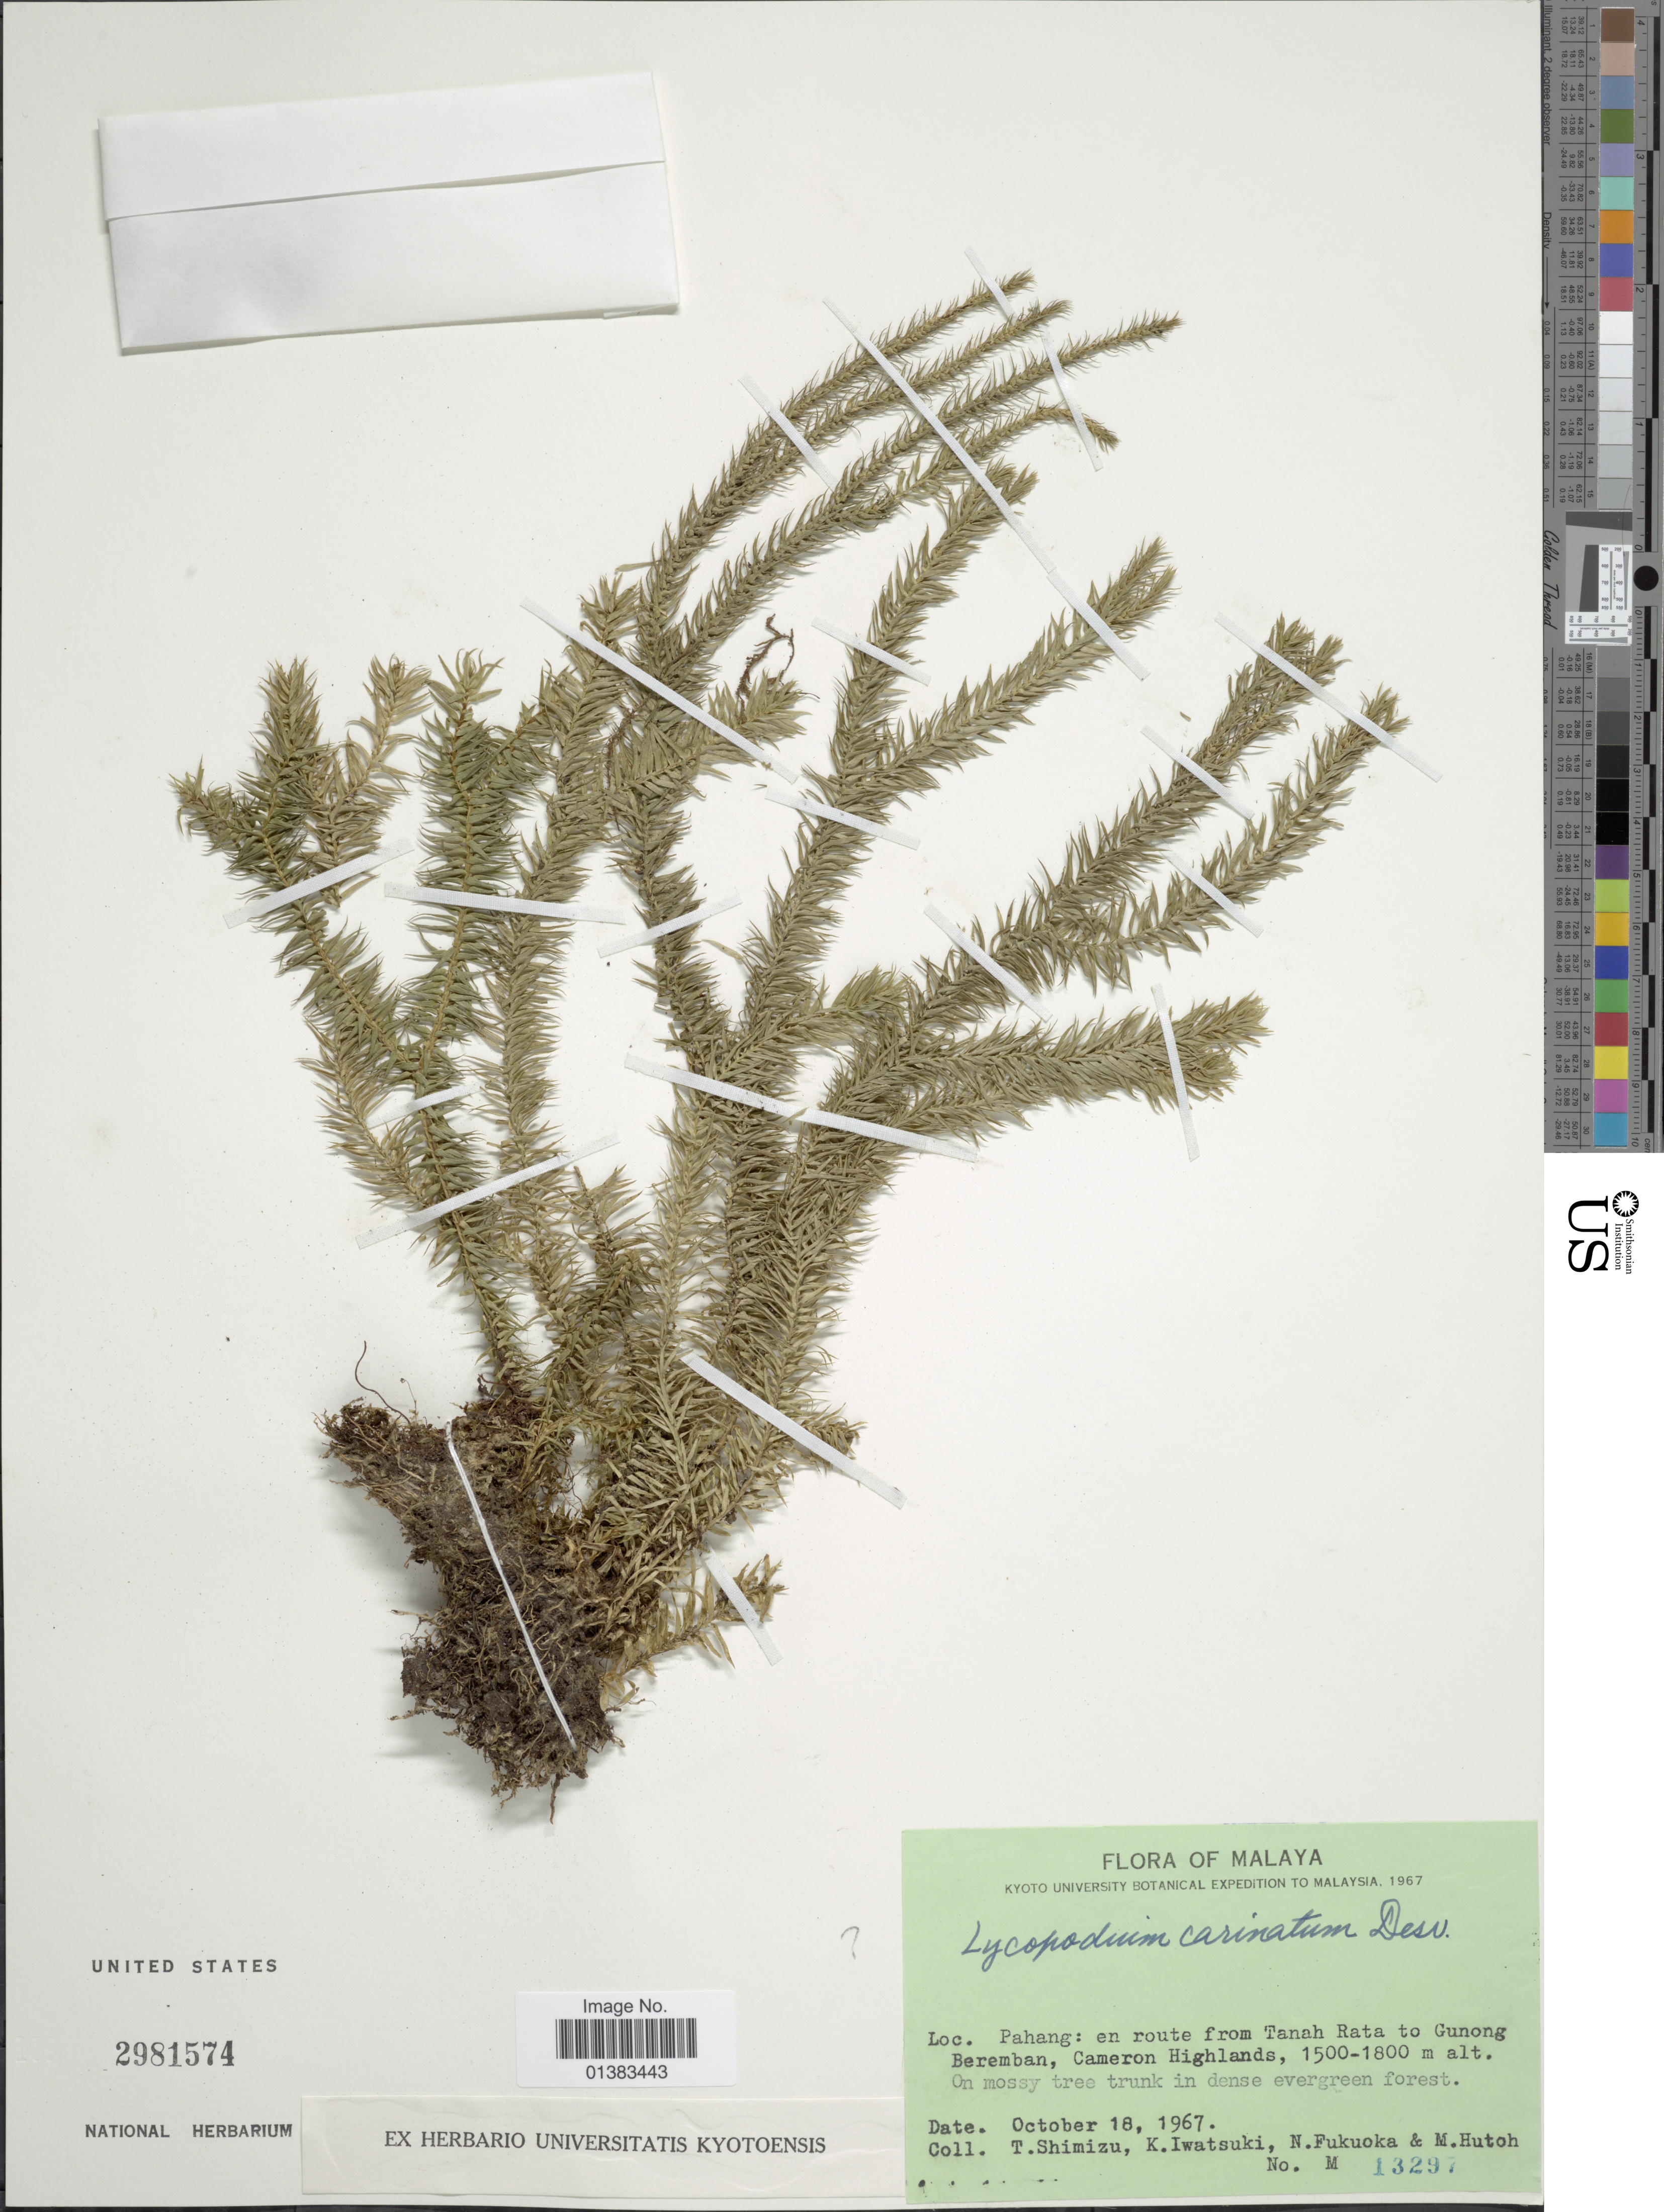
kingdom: Plantae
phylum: Tracheophyta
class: Lycopodiopsida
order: Lycopodiales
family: Lycopodiaceae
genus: Phlegmariurus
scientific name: Phlegmariurus squarrosus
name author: (G. Forst.) Á. Löve & D. Löve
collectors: T. Shimizu, K. Iwatsuki, N. Fukuoka & M. Hutch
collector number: M13297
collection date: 1967-10-18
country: Malaysia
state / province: Pahang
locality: Malaya, en route from Tanah Rata to Gunong Beremban, Cameron Highlands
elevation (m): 1500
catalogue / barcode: US 2981574